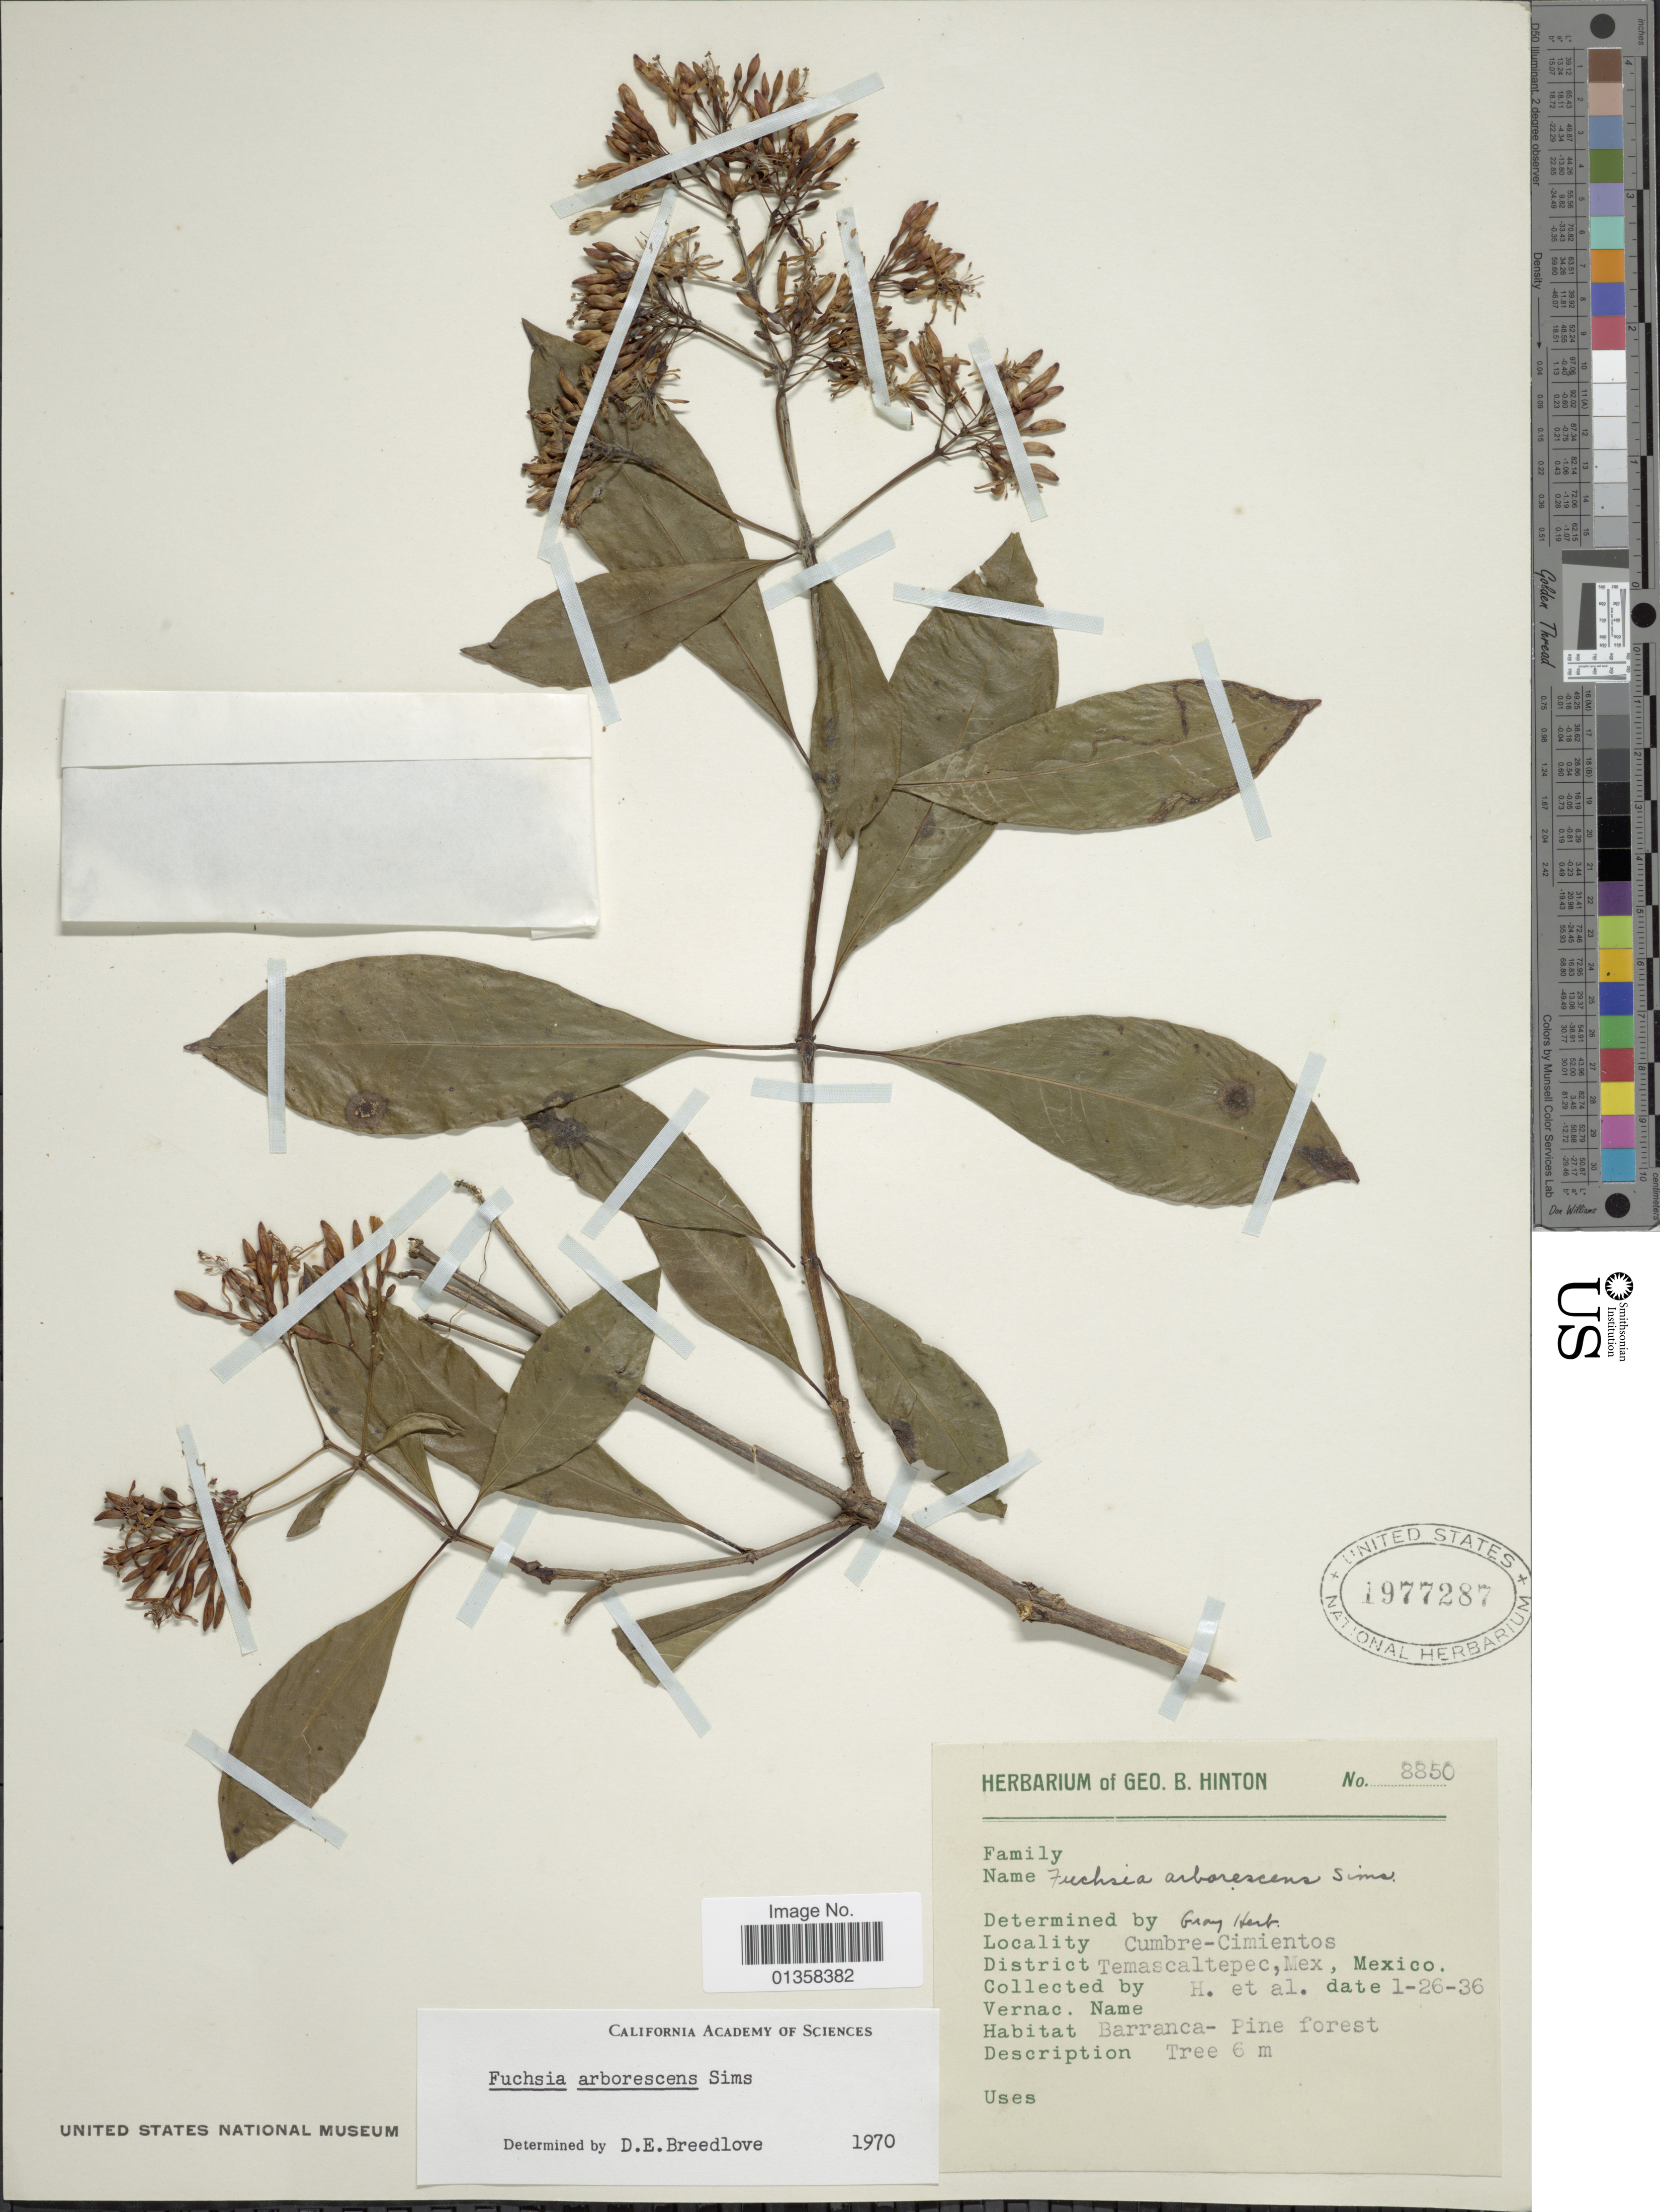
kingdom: Plantae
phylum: Tracheophyta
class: Magnoliopsida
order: Myrtales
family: Onagraceae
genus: Fuchsia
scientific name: Fuchsia arborescens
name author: Sims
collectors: G. B. Hinton & et al.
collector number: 8850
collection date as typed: Transcribed d/m/y: 26/1/36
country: Mexico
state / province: México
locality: Cumbre-Cimientos, District Temascaltepec, Mex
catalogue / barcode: US 1977287